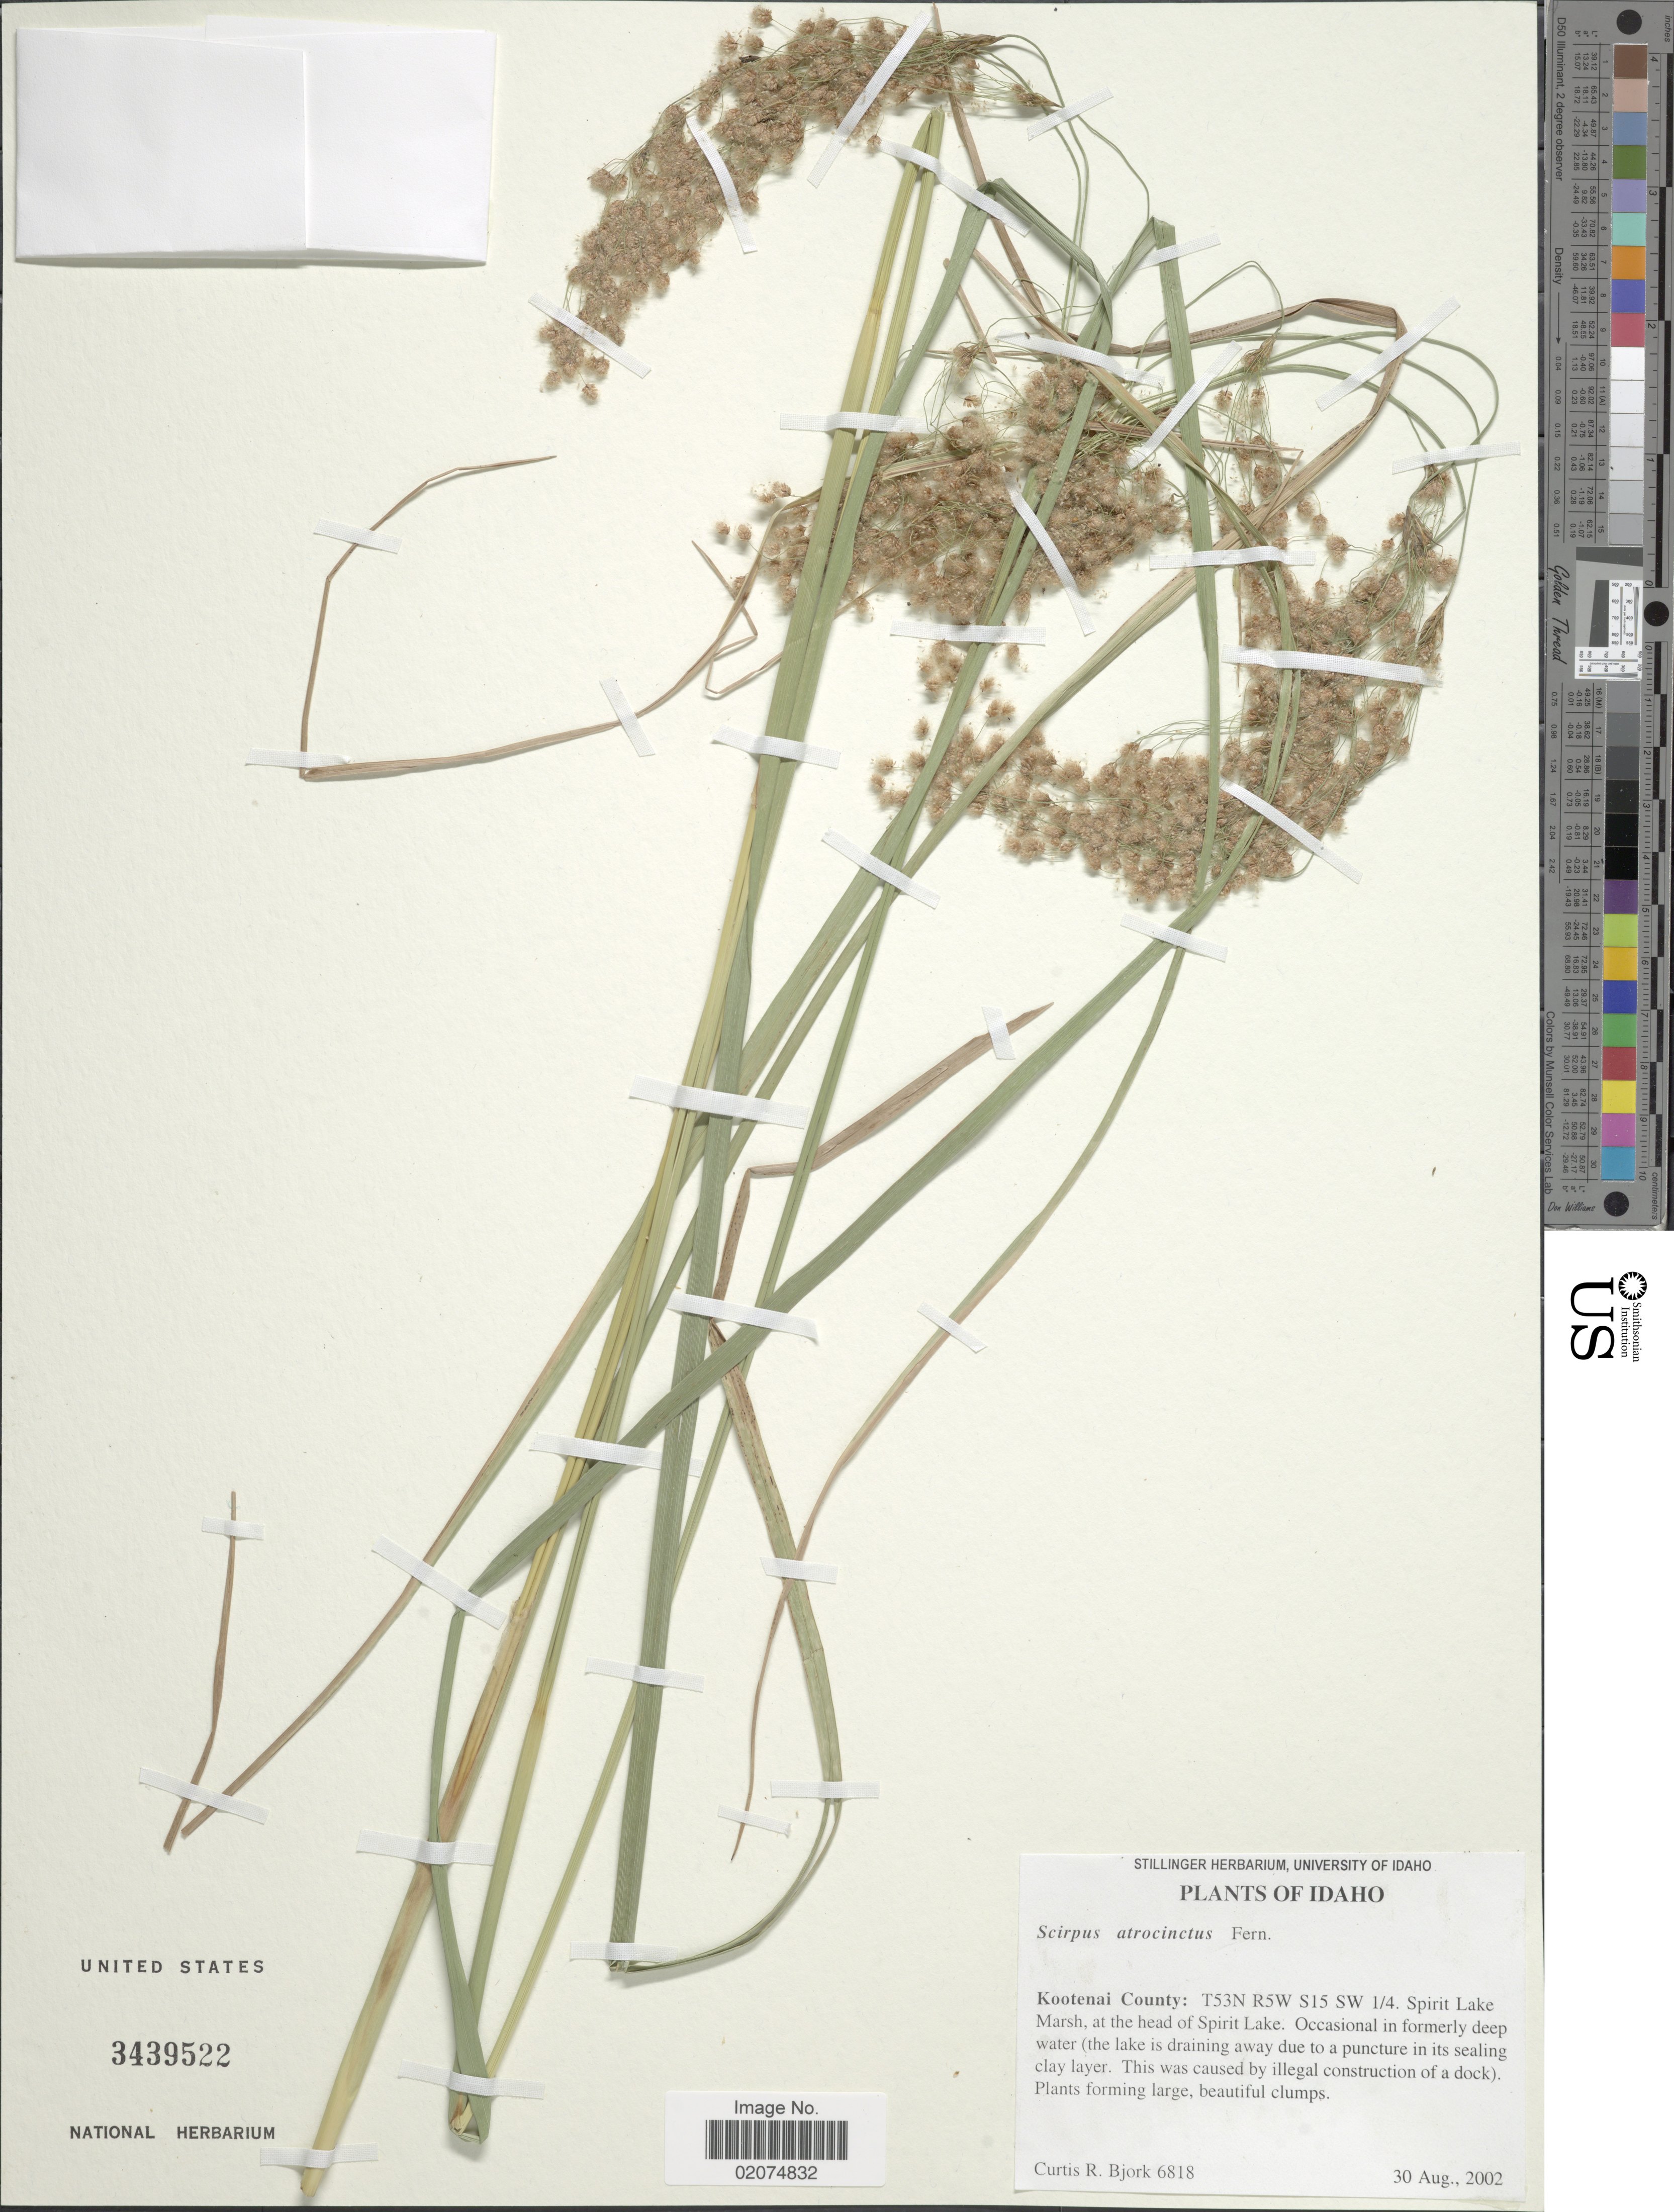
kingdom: Plantae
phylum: Tracheophyta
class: Liliopsida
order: Poales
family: Cyperaceae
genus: Scirpus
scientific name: Scirpus atrocinctus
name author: Fernald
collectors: C. Bjork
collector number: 6818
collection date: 2002-08-30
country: United States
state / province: Idaho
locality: Kootenai County, T53N, R5W, SW1/4, Spirit Lake Marsh, at the head of Spirit Lake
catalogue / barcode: US 3439522